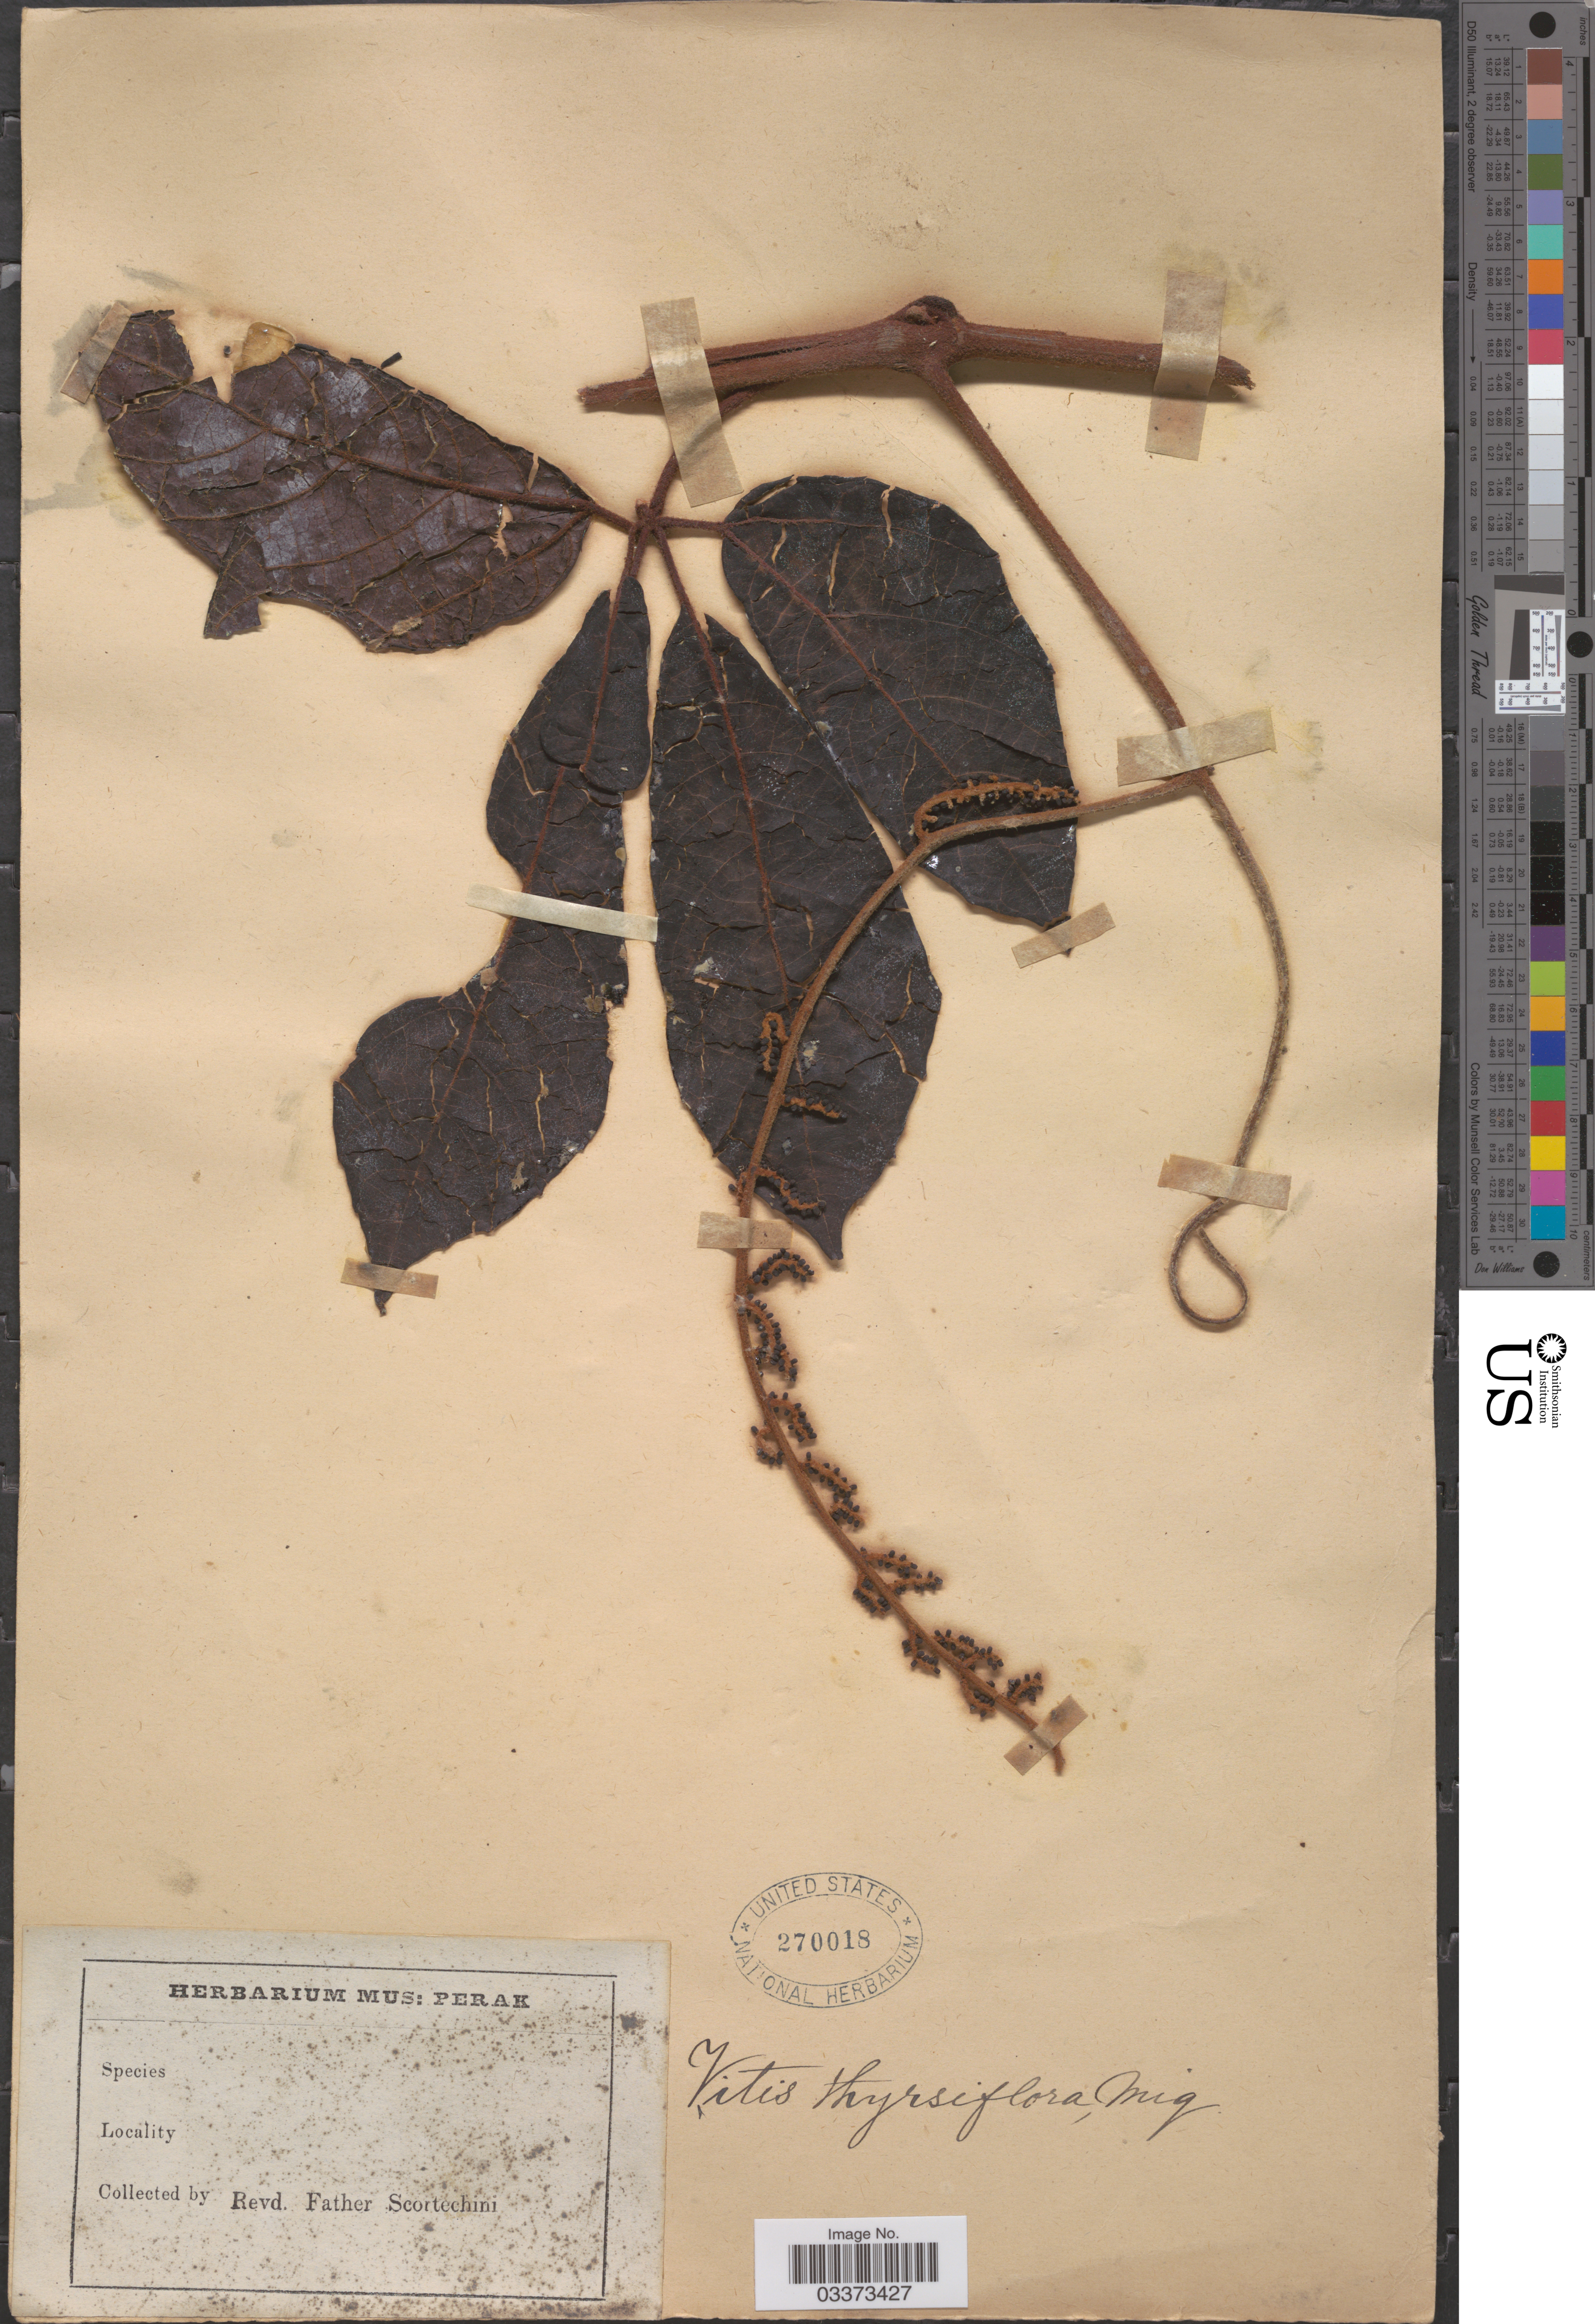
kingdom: Plantae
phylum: Tracheophyta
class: Magnoliopsida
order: Vitales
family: Vitaceae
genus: Ampelocissus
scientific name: Ampelocissus thyrsiflora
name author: (Blume) Planch.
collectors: Fr. Scortechini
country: Malaysia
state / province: Perak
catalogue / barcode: US 270018